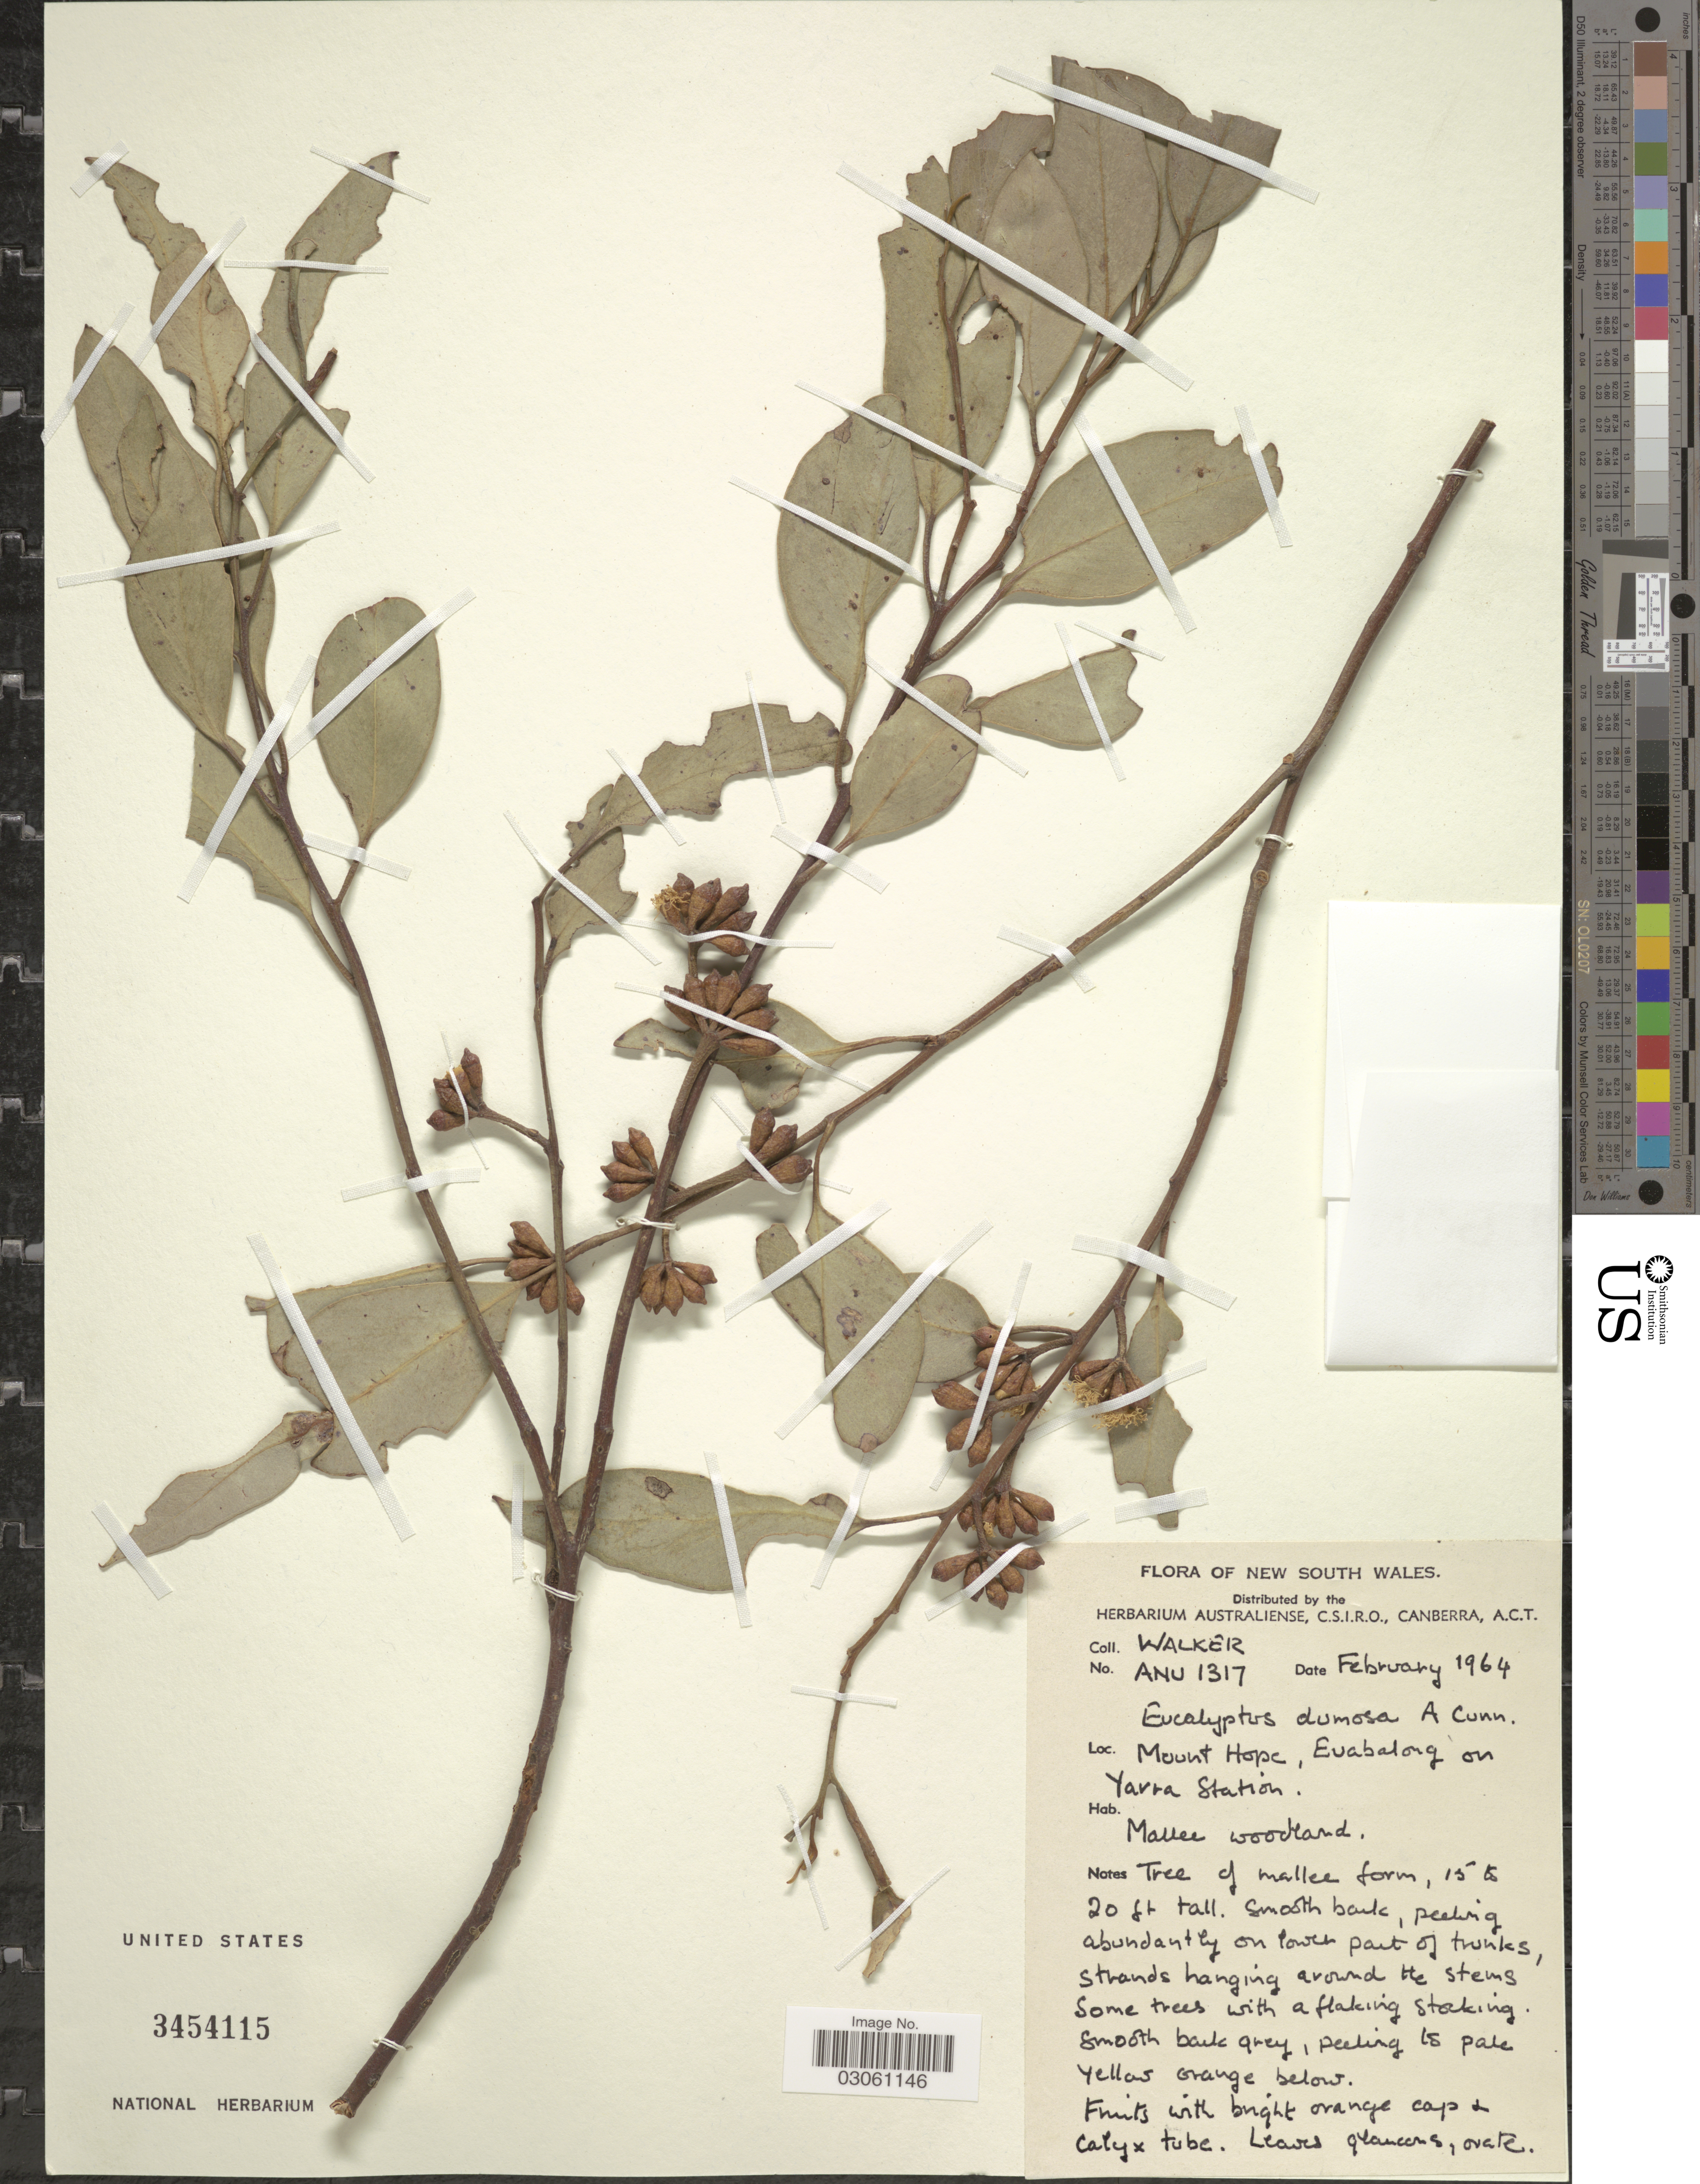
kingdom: Plantae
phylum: Tracheophyta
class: Magnoliopsida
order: Myrtales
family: Myrtaceae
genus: Eucalyptus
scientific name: Eucalyptus dumosa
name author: A. Cunn. ex Oxley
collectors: -. Walker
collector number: ANU1317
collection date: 1964-02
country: Australia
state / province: New South Wales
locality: Mount Hope, Euabalong on Yarra Station. Mallee woodland.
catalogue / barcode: US 3454115